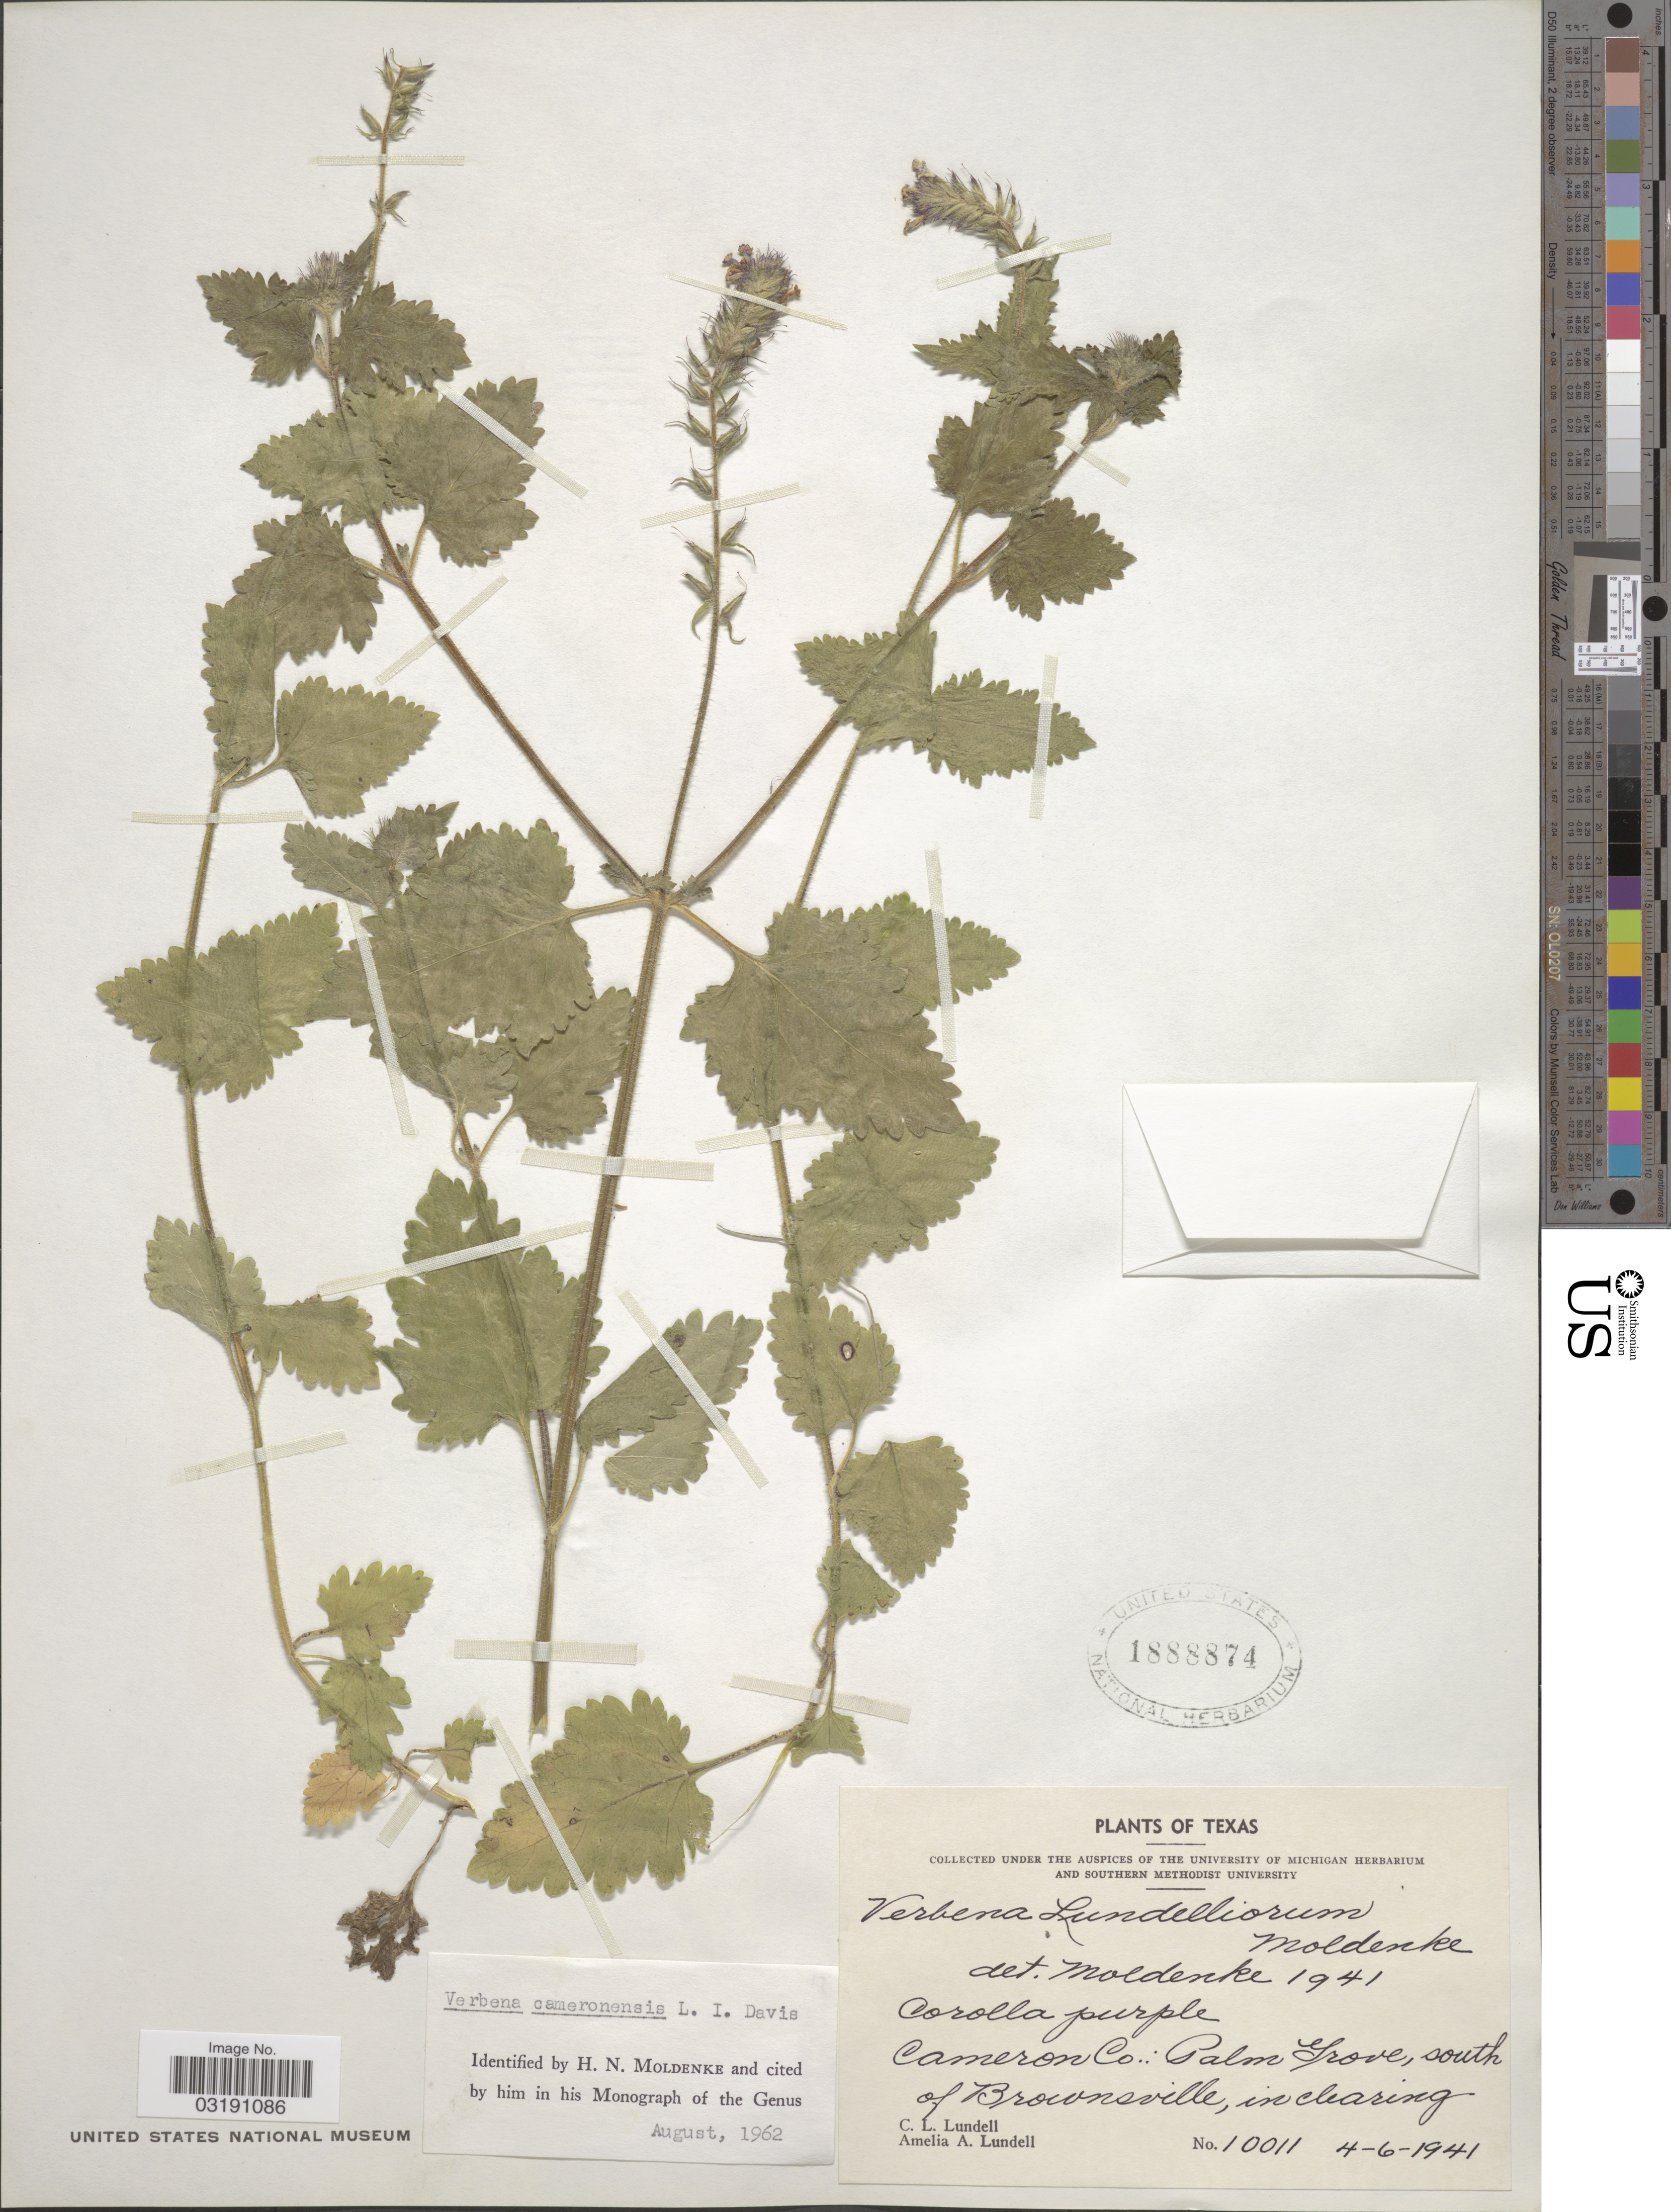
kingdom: Plantae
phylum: Tracheophyta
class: Magnoliopsida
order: Lamiales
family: Verbenaceae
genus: Verbena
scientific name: Verbena cameronensis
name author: L.I. Davis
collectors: C. L. Lundell & A. A. Lundell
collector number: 10011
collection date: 1941-04-06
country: United States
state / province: Texas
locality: Cameron Co.: Palm Grove, south of Brownsville, in clearing.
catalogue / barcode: US 1888874